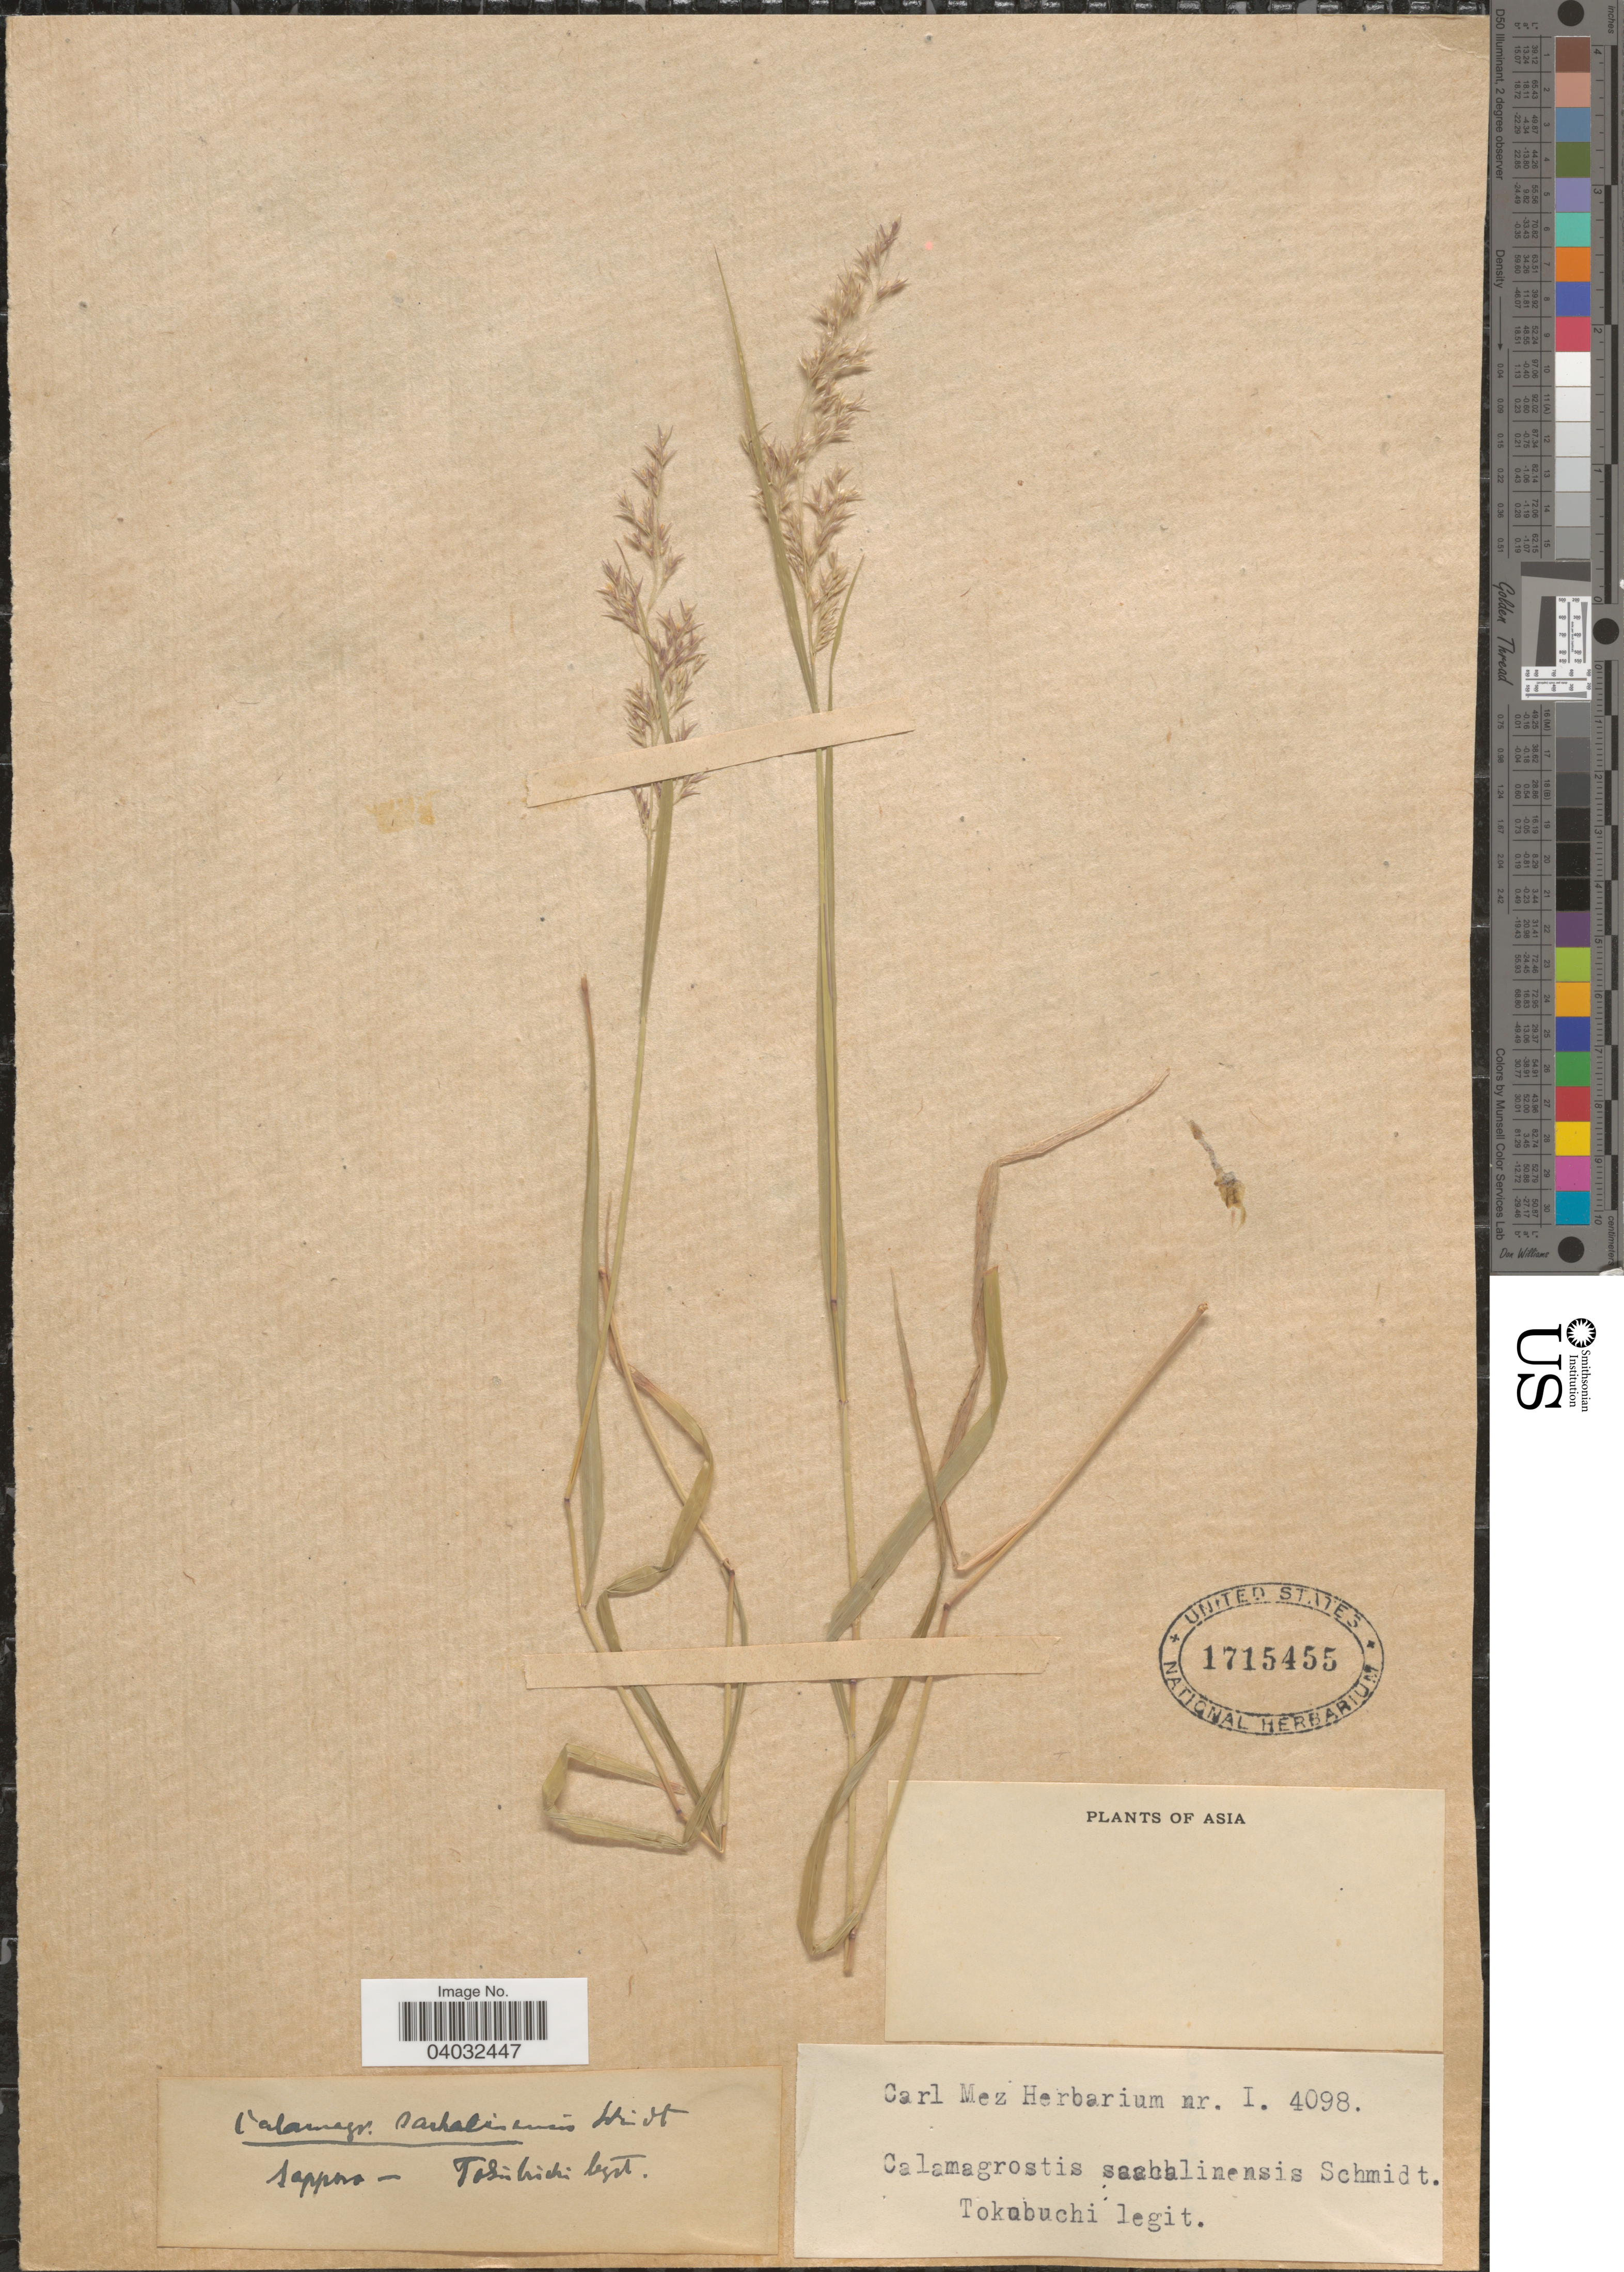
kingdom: Plantae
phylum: Tracheophyta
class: Liliopsida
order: Poales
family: Poaceae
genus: Calamagrostis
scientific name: Calamagrostis sachalinensis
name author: F. Schmidt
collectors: Tokubuchi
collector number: I 4098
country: Japan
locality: Sapporo. Asia.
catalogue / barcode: US 1715455